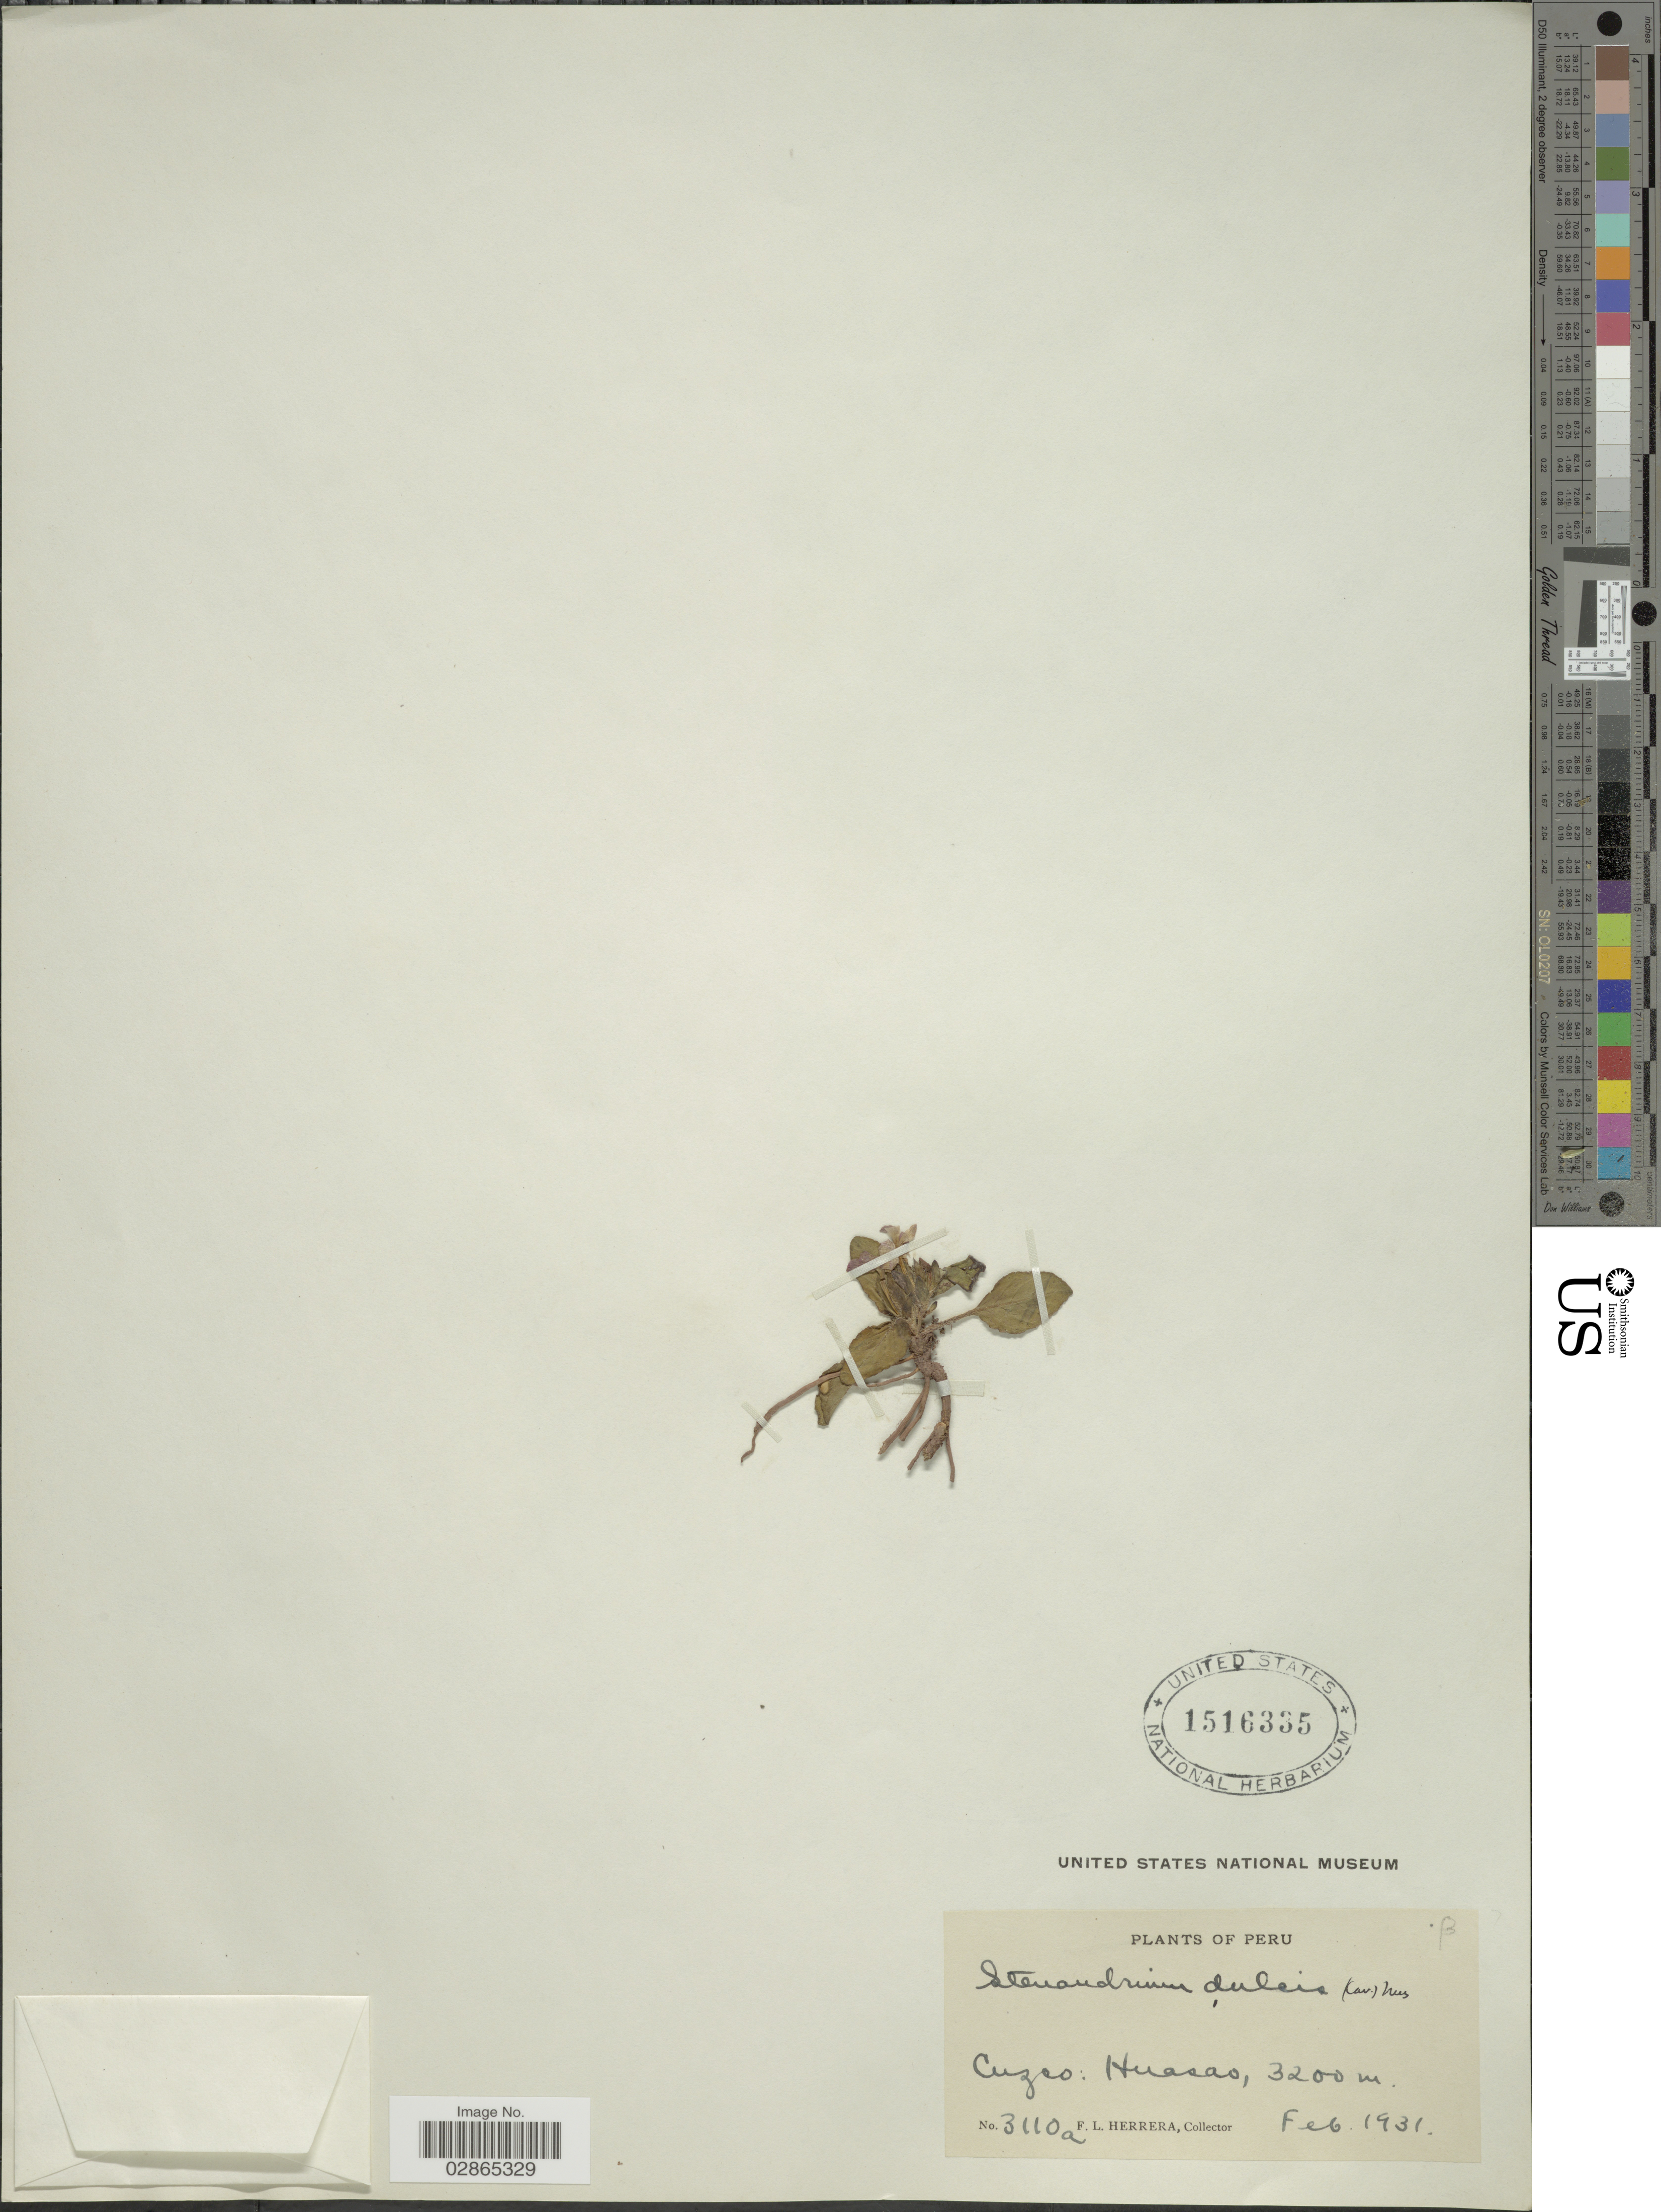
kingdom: Plantae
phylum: Tracheophyta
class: Magnoliopsida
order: Lamiales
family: Acanthaceae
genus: Stenandrium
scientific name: Stenandrium dulce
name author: (Cav.) Nees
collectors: F. L. Herrera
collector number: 3110a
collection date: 1931-02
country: Peru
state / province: Cusco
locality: Cuzco: Huasao.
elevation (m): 3200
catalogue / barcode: US 1516335